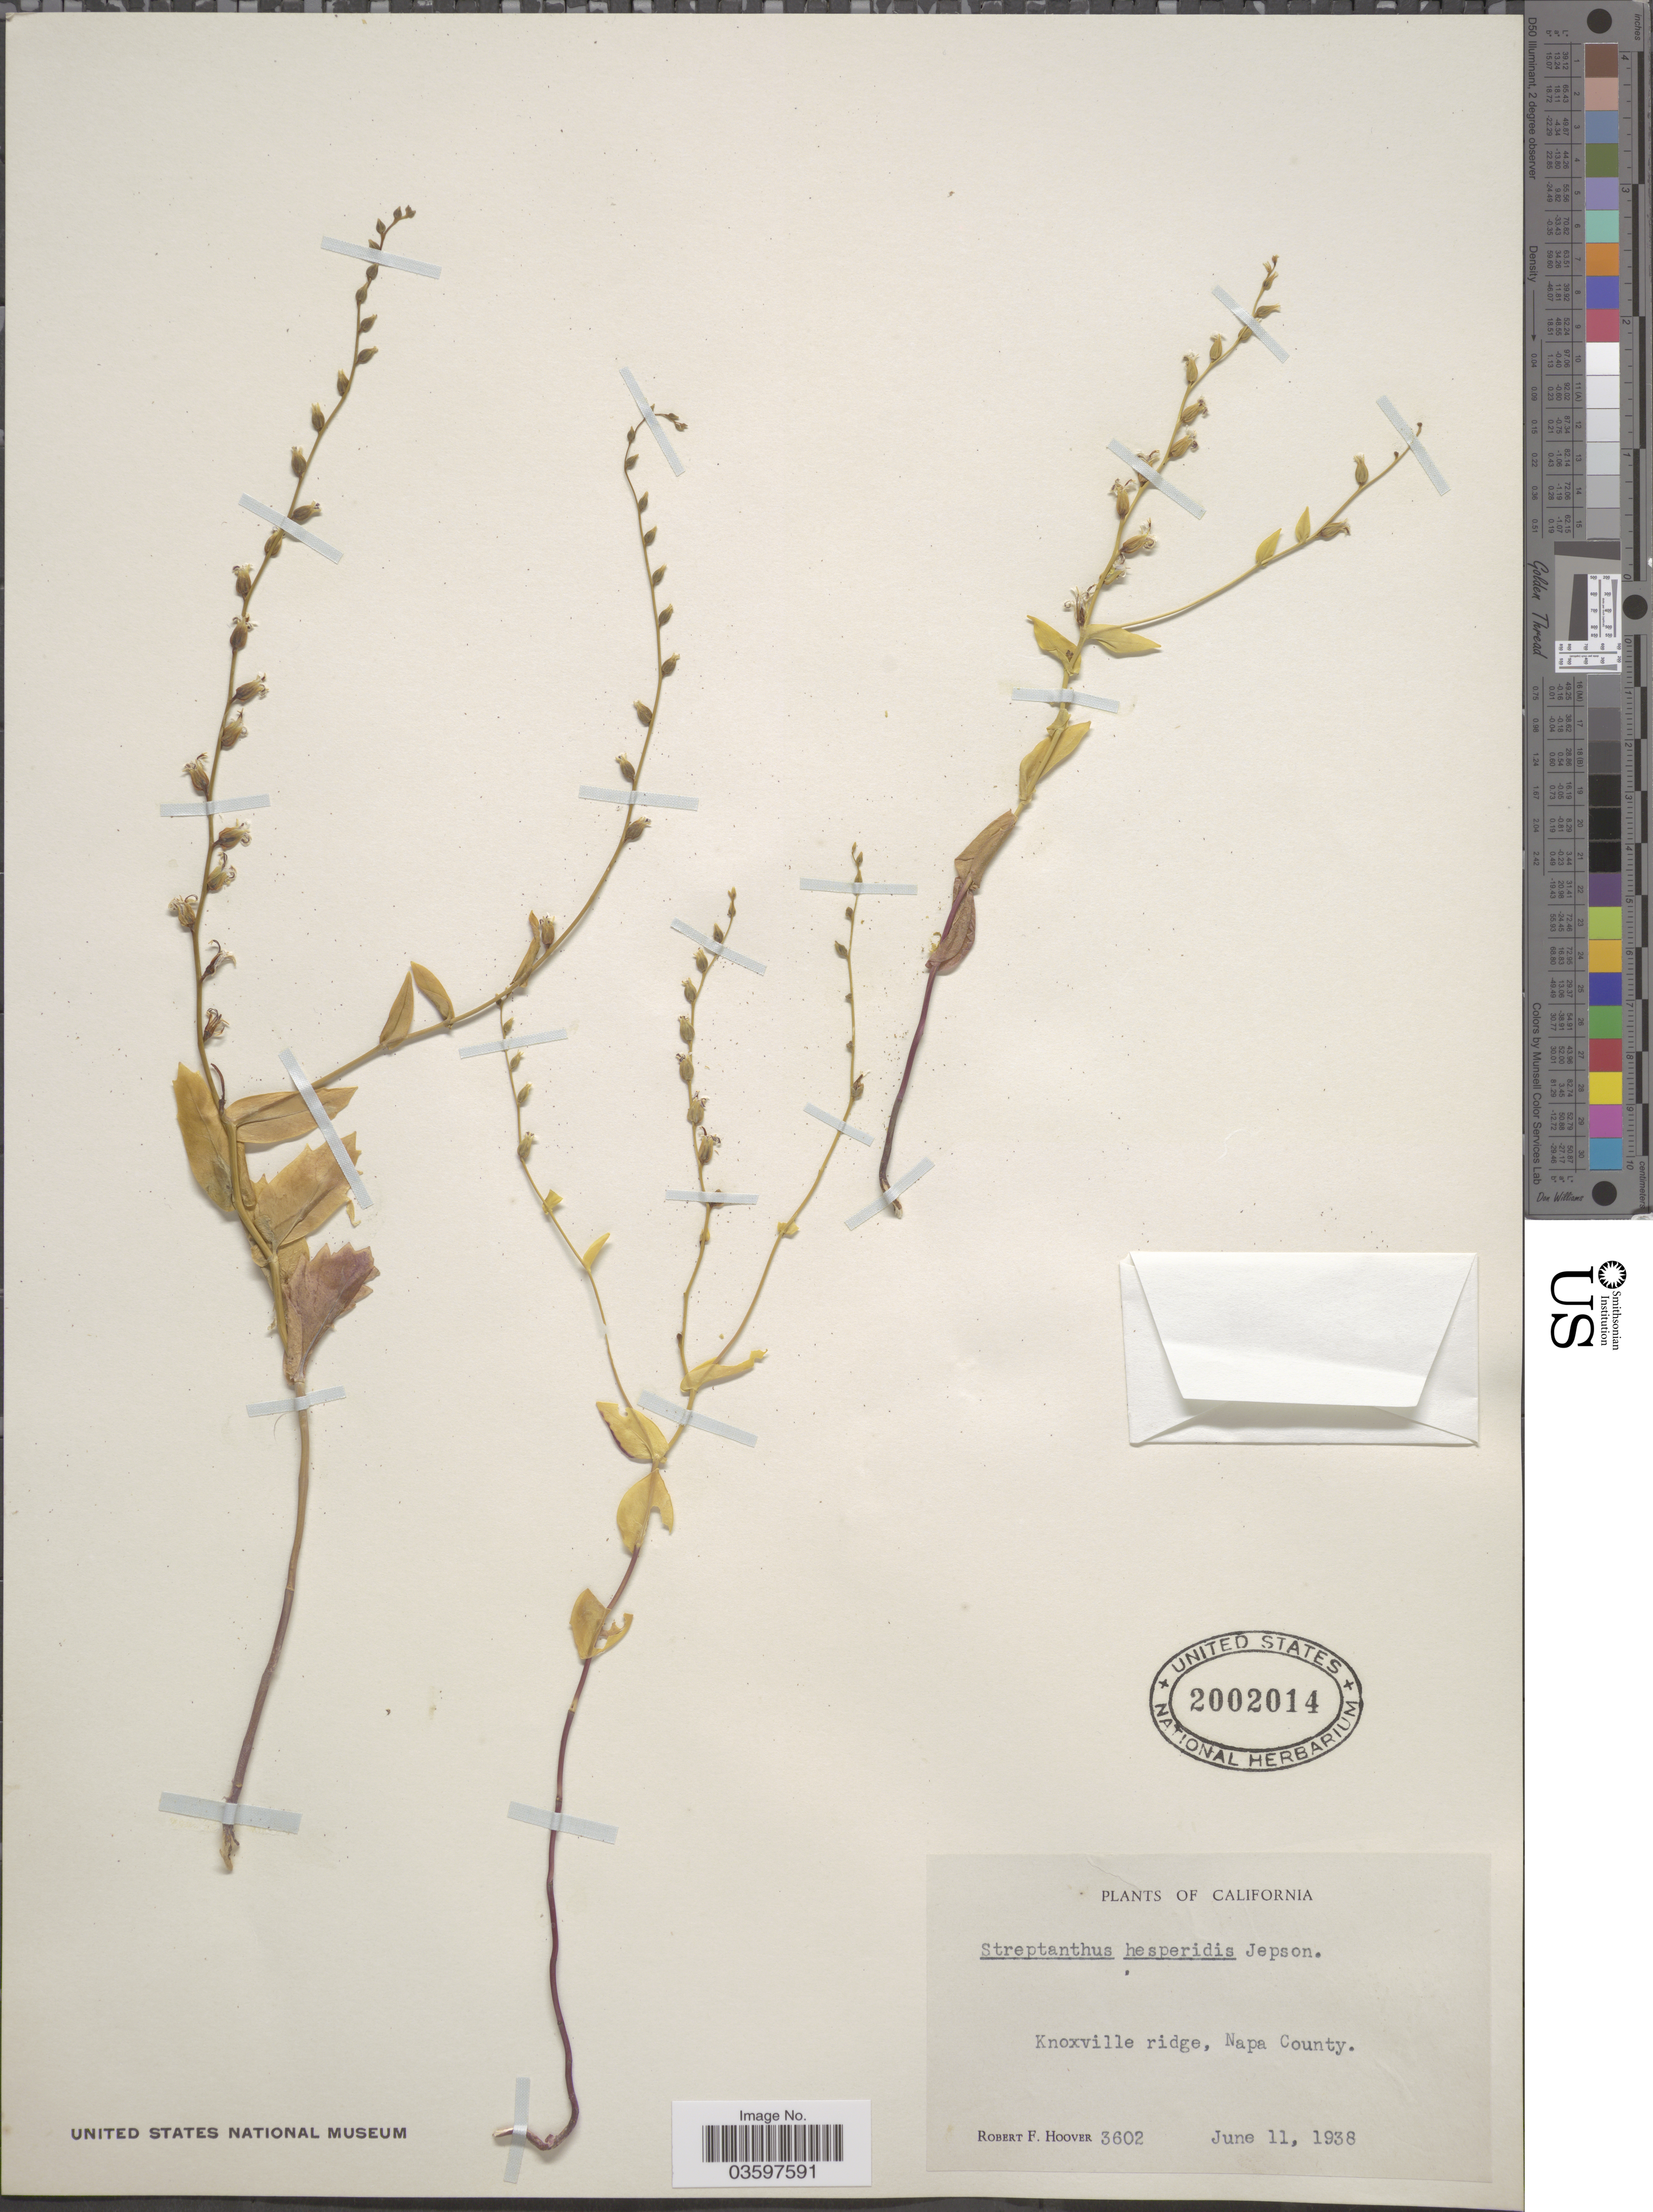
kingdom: Plantae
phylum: Tracheophyta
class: Magnoliopsida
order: Brassicales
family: Brassicaceae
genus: Streptanthus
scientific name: Streptanthus hesperidis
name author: Jeps.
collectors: R. F. Hoover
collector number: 3602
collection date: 1938-06-11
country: United States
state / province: California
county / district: Napa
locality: Knoxville ridge, Napa County.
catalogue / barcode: US 2002014